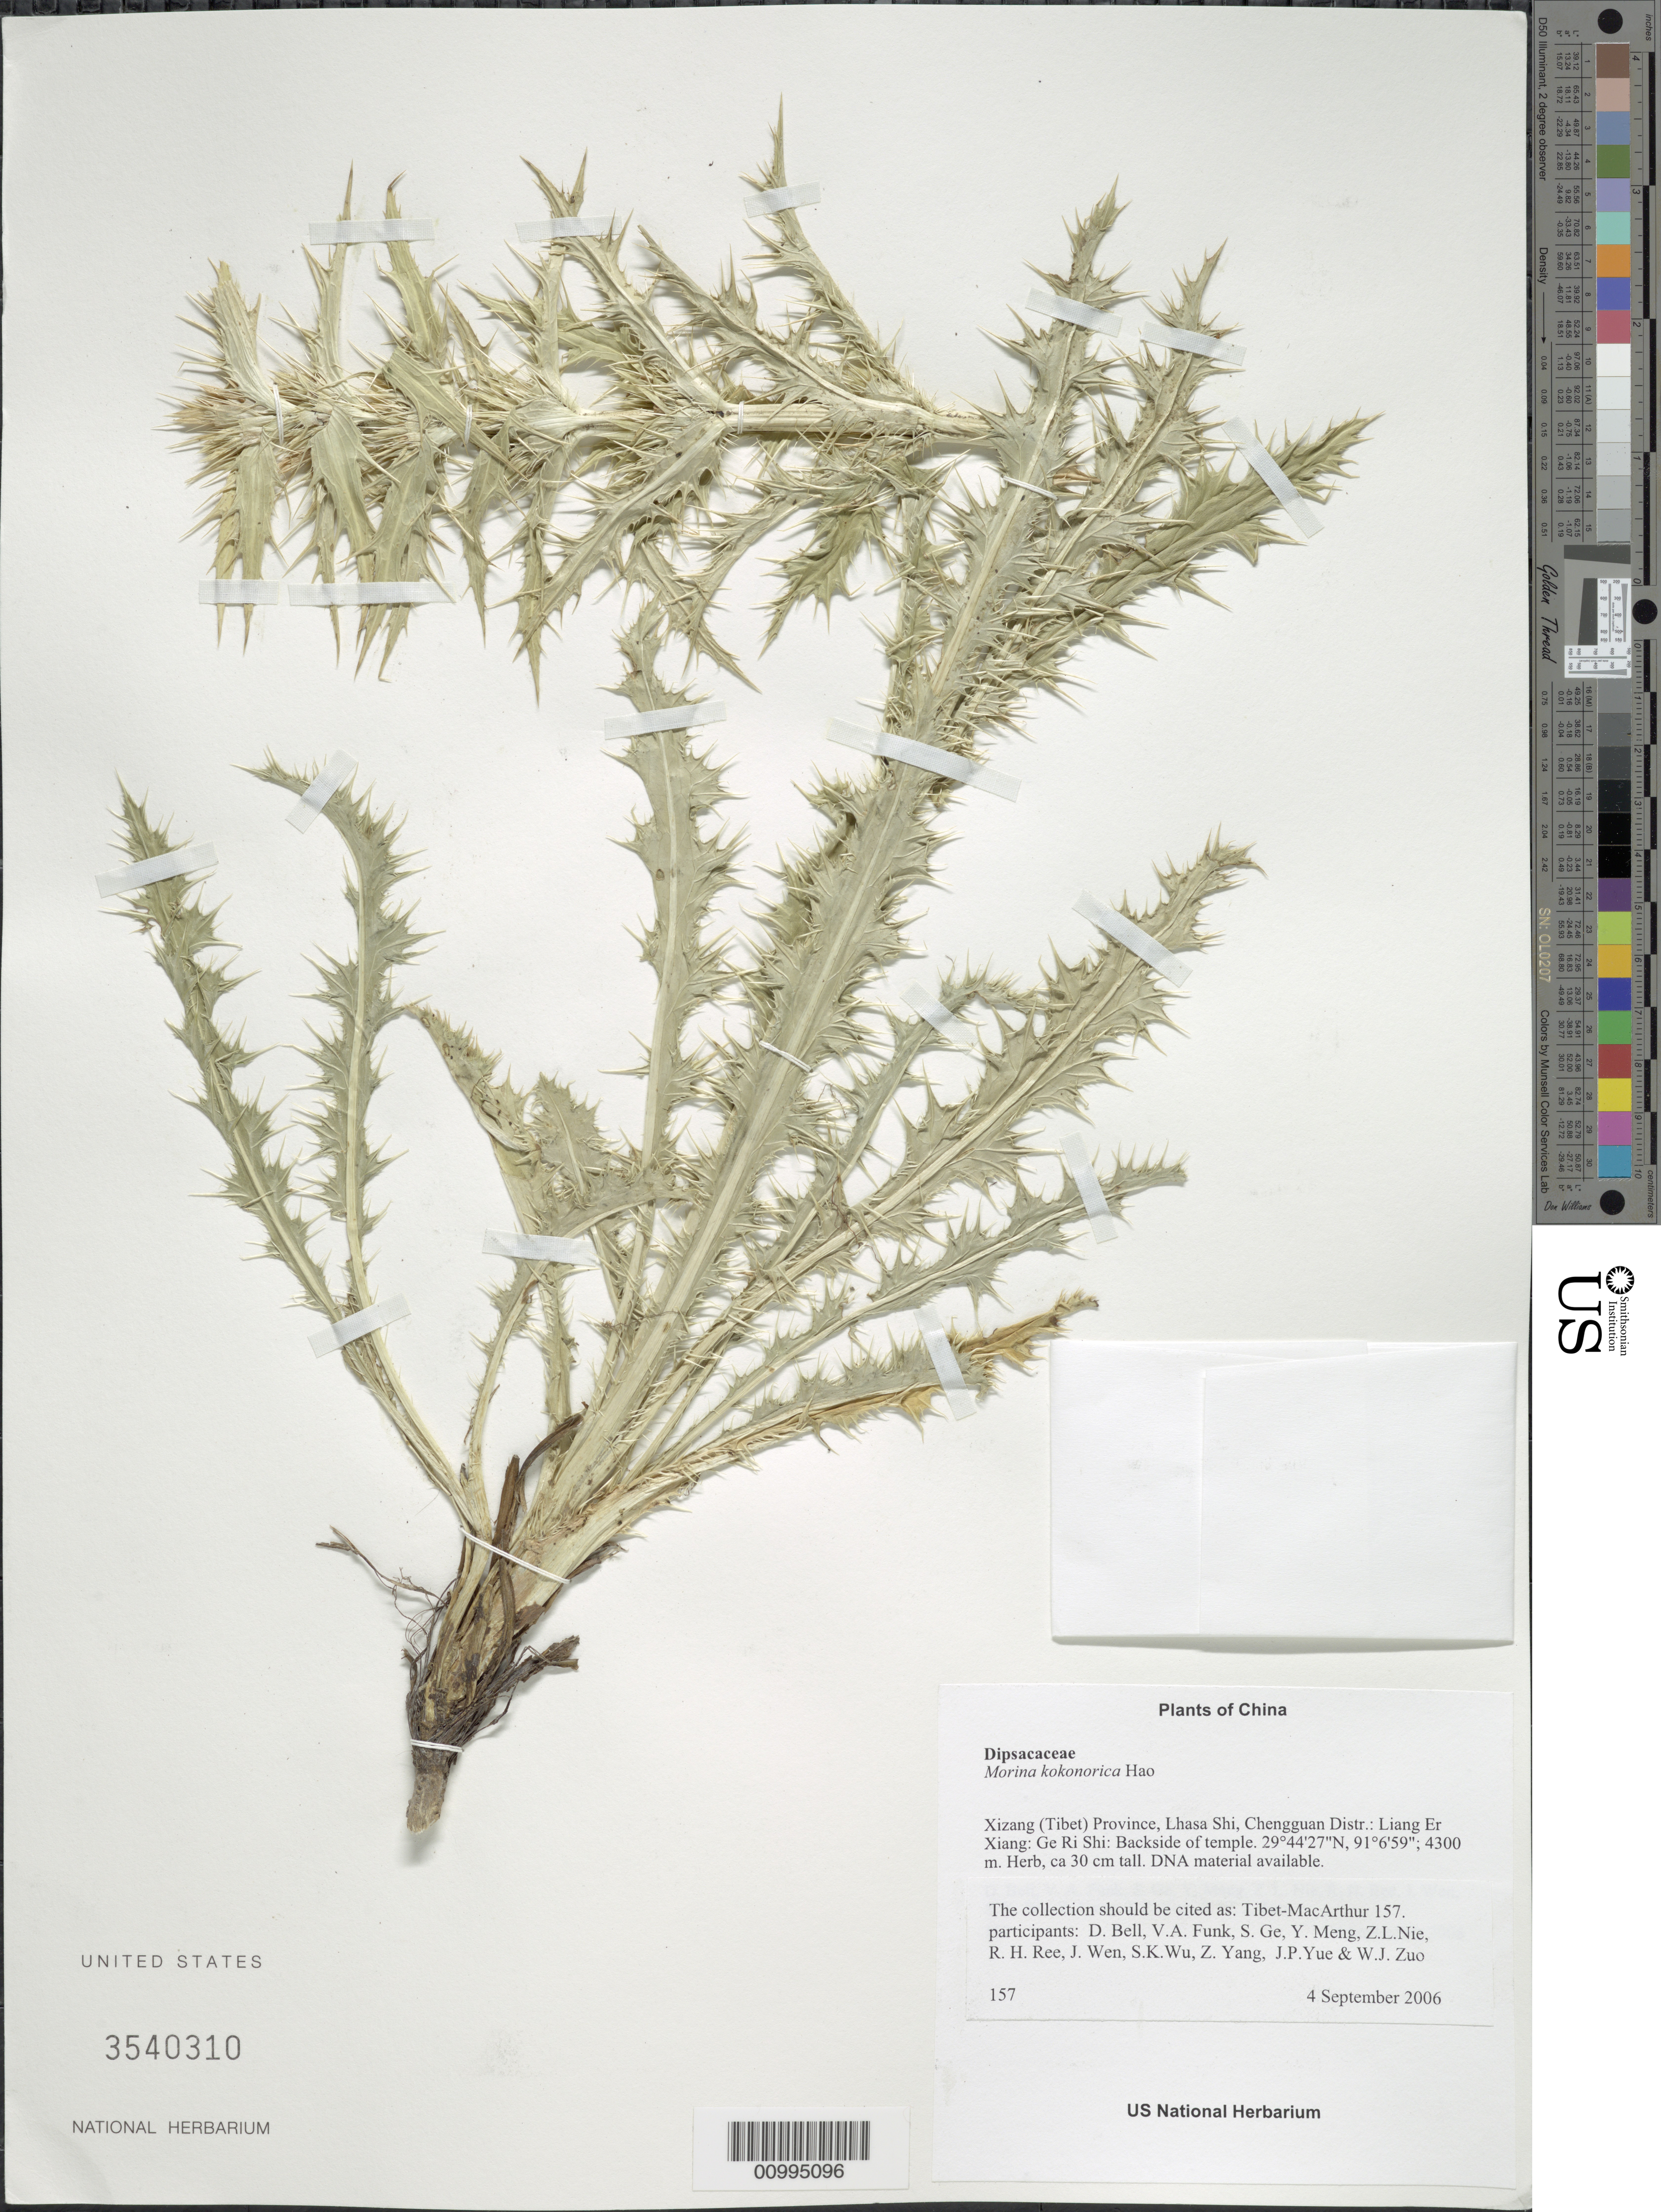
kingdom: Plantae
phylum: Tracheophyta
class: Magnoliopsida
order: Dipsacales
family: Caprifoliaceae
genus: Morina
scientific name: Morina kokonorica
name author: K.S. Hao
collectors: Tibet-MacArthur, D. A. Bell, V. Funk, S. Ge, Y. Meng, Z. Nie, R. Ree, J. Wen, S. K. Wu, Z. Yang, J. Yue & W. Zuo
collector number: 157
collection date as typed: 04 Sep 2006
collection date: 2006-09-04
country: China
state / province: Xizang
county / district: Lhasa Shi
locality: Chengguan Distr.: Liang Er Xiang: Ge Ri Shi. Backside of temple.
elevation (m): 4300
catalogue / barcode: US 3540310